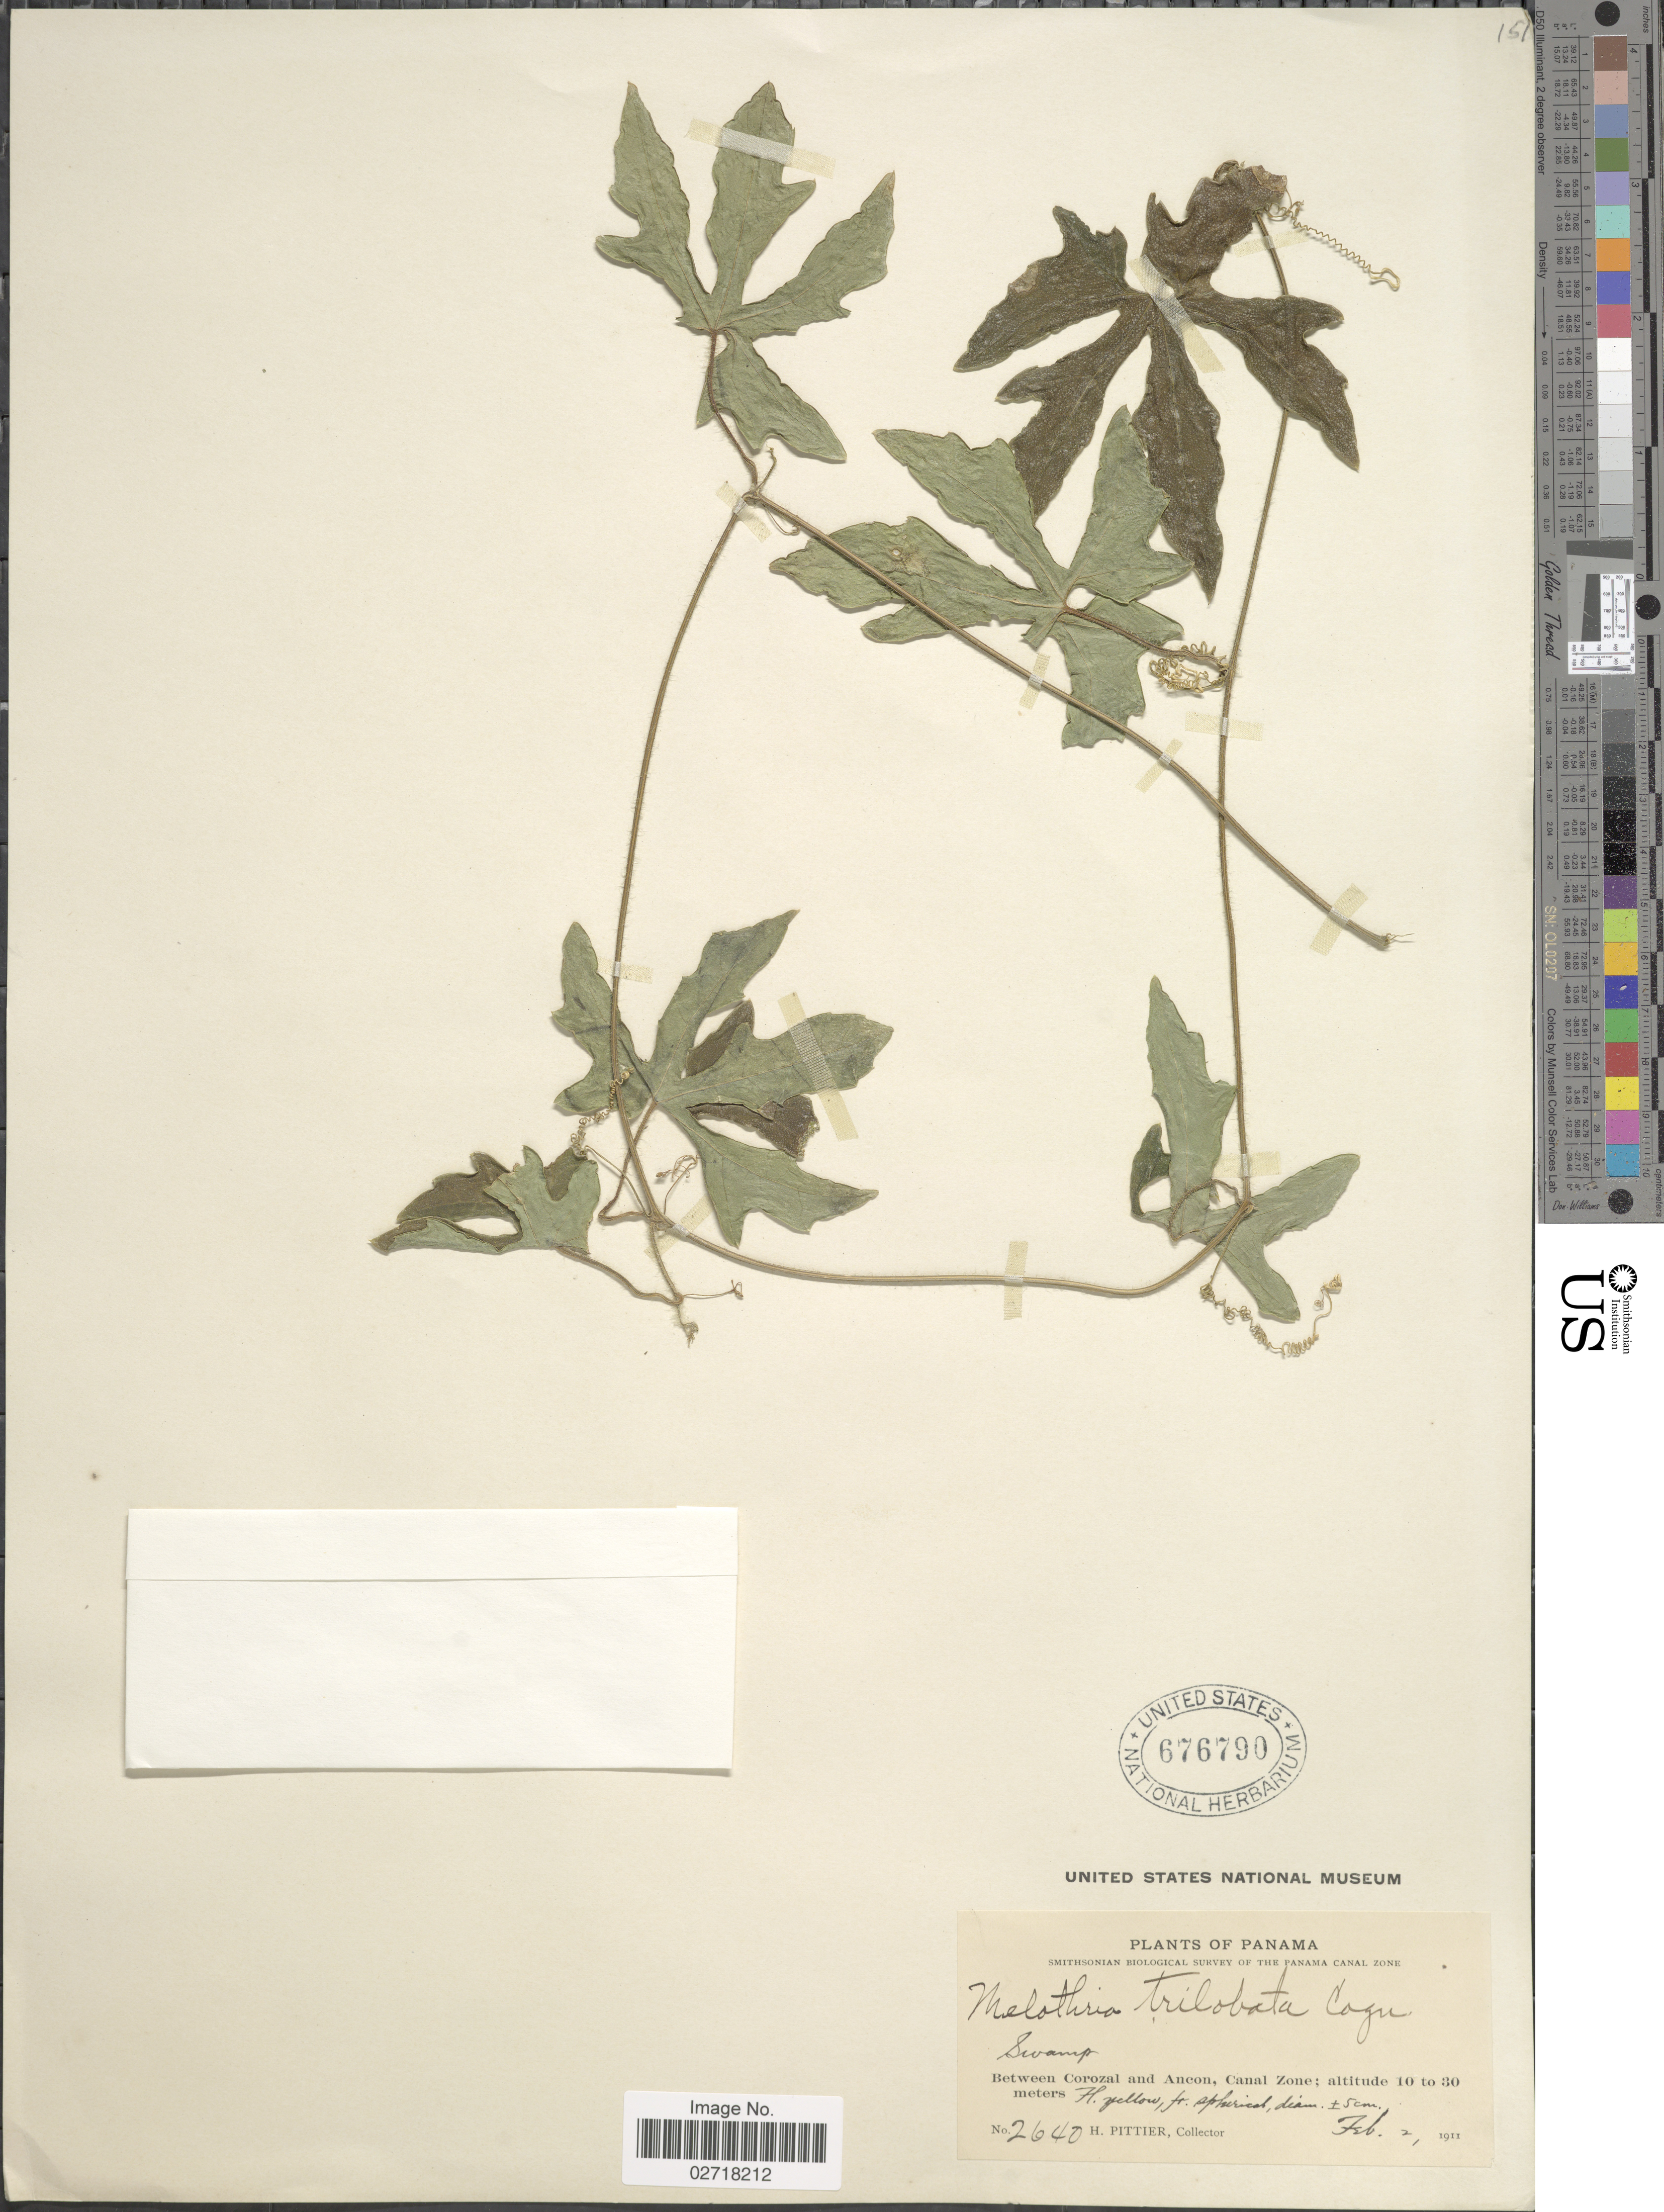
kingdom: Plantae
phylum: Tracheophyta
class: Magnoliopsida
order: Cucurbitales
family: Cucurbitaceae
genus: Melothria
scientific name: Melothria trilobata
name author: Cogn.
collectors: H. F. Pittier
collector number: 2640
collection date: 1911-02-02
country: Panama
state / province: Colón / Panamá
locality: Between Corozal and Ancon, Canal Zone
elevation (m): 10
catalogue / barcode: US 67670